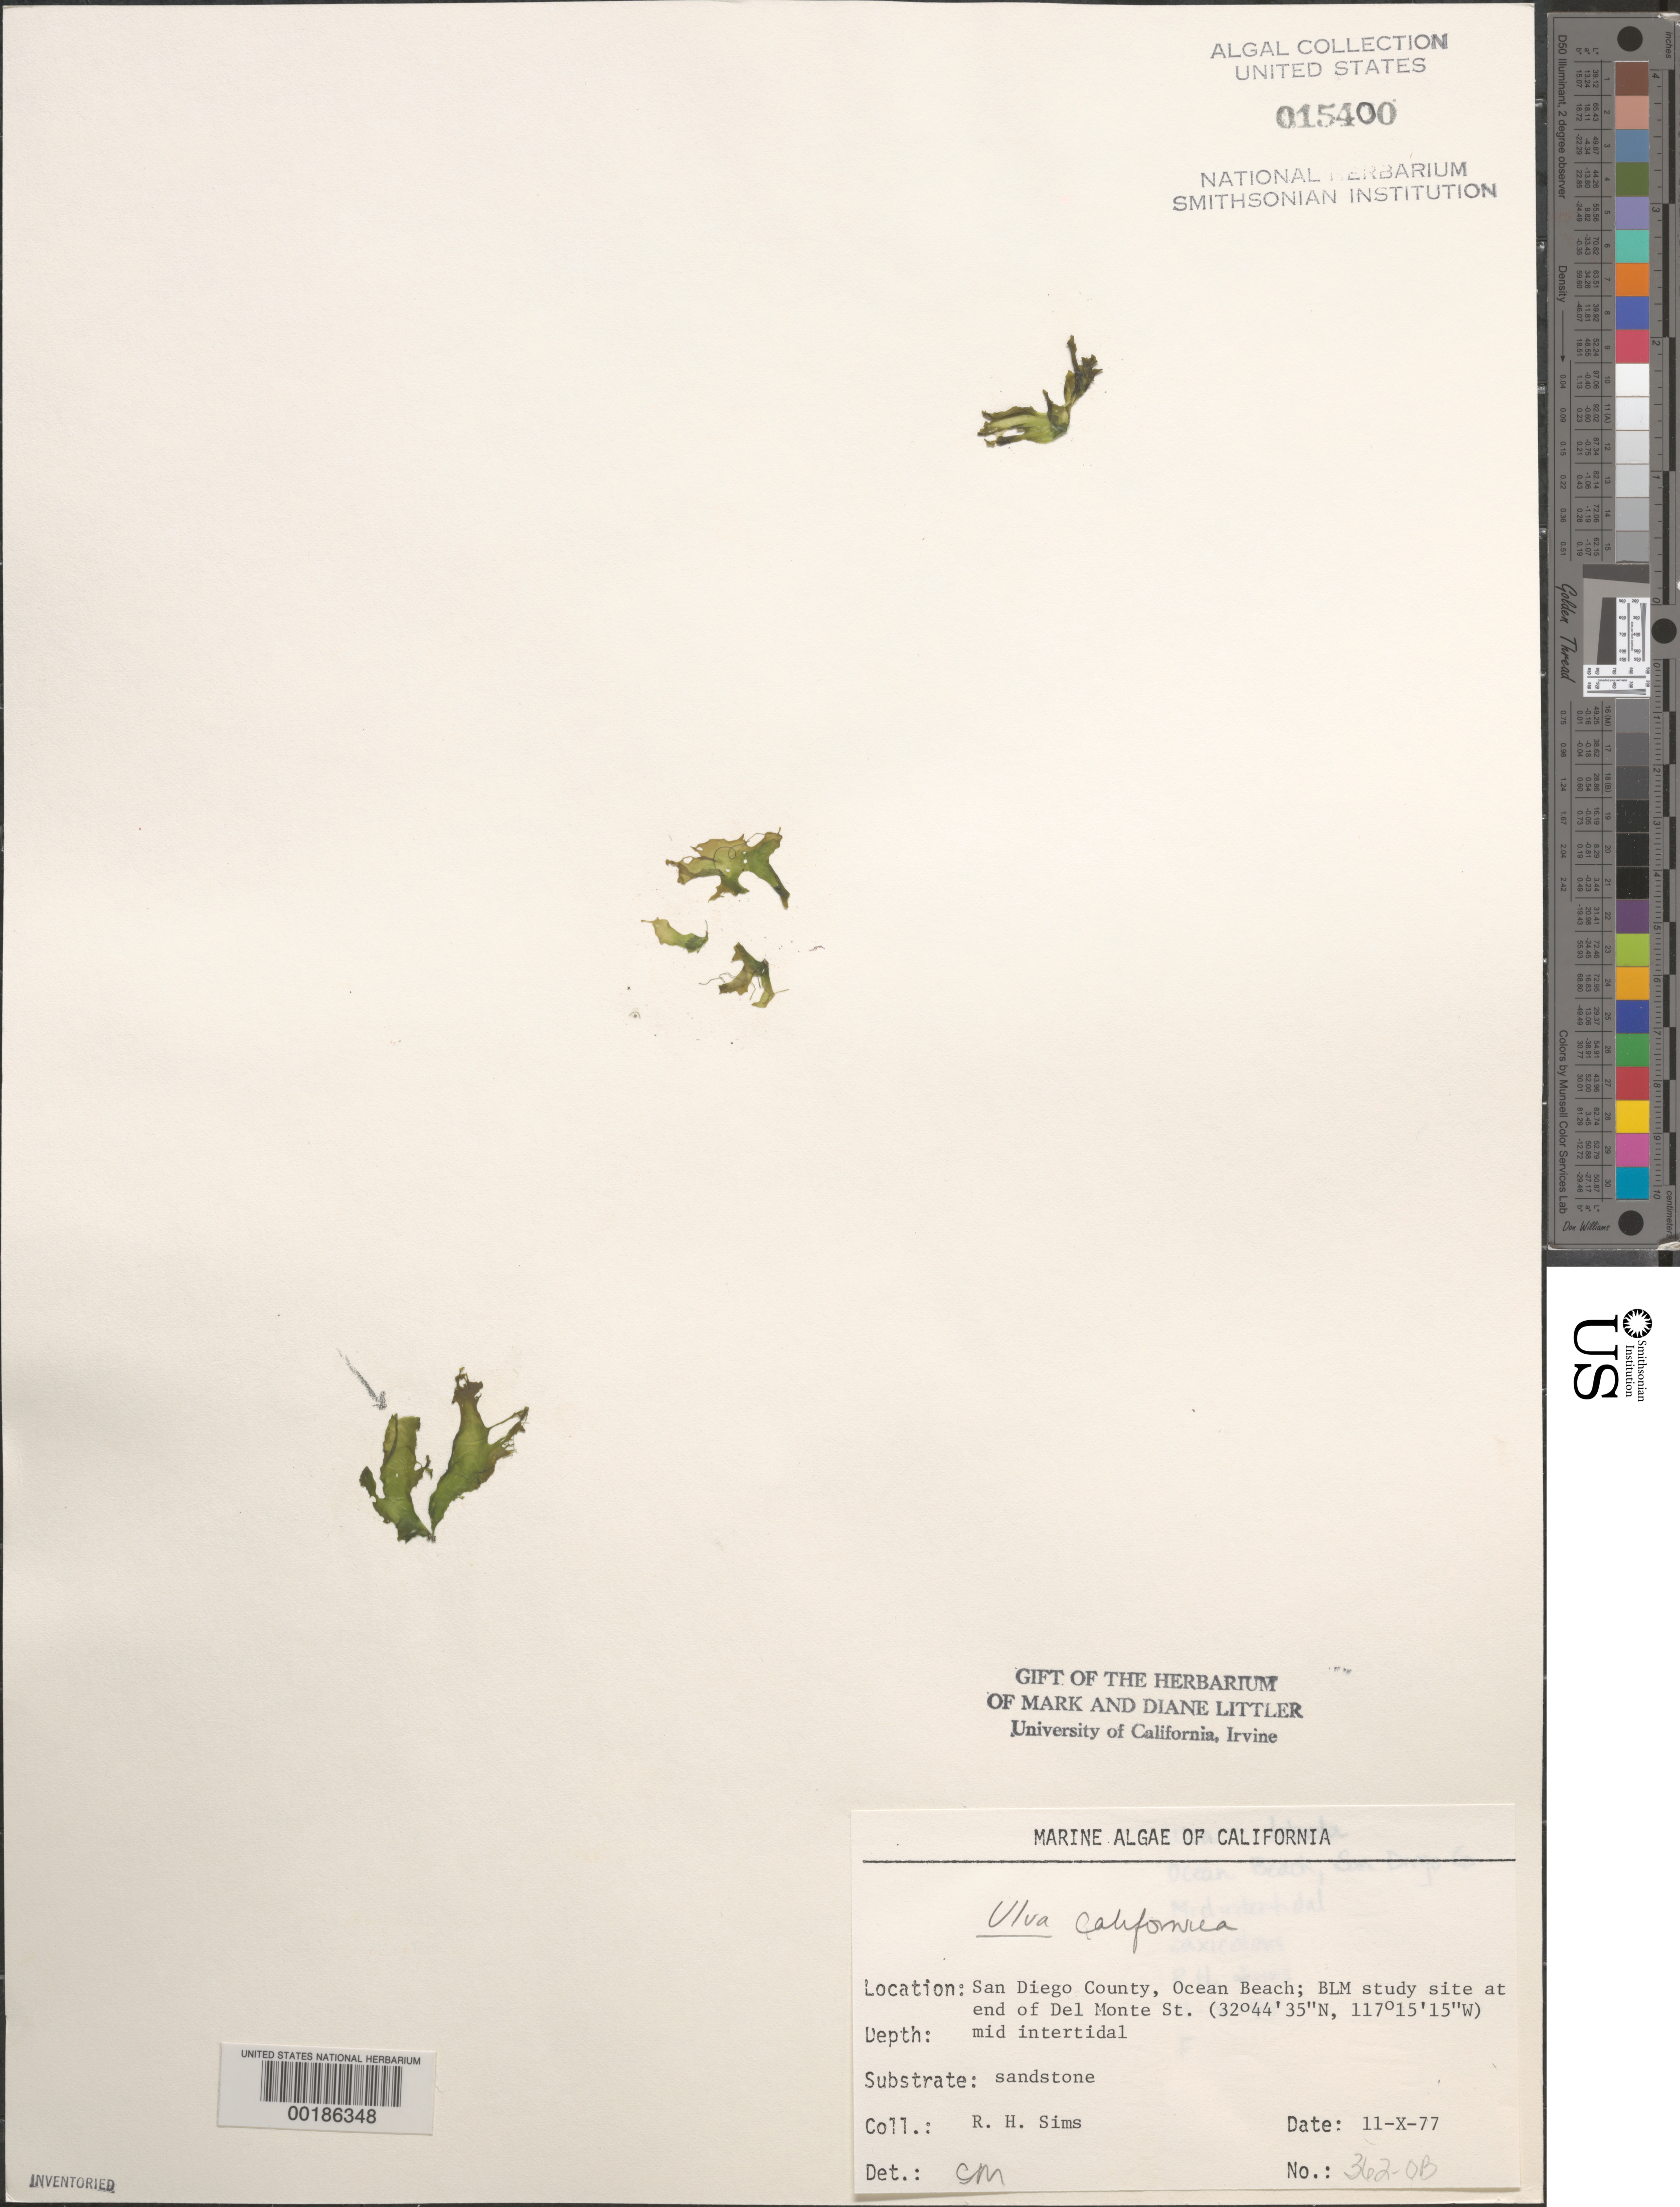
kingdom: Plantae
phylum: Chlorophyta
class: Ulvophyceae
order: Ulvales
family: Ulvaceae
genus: Ulva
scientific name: Ulva californica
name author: N.Wille in Collins et al.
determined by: Murray, S. N.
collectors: R. H. Sims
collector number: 362-ob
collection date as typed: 11 Oct 1977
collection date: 1977-10-11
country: United States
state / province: California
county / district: San Diego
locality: Ocean Beach, end of Del Monte Street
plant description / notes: BLM-SOCALBIGHT Rocky Intertidal Survey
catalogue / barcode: US 15400